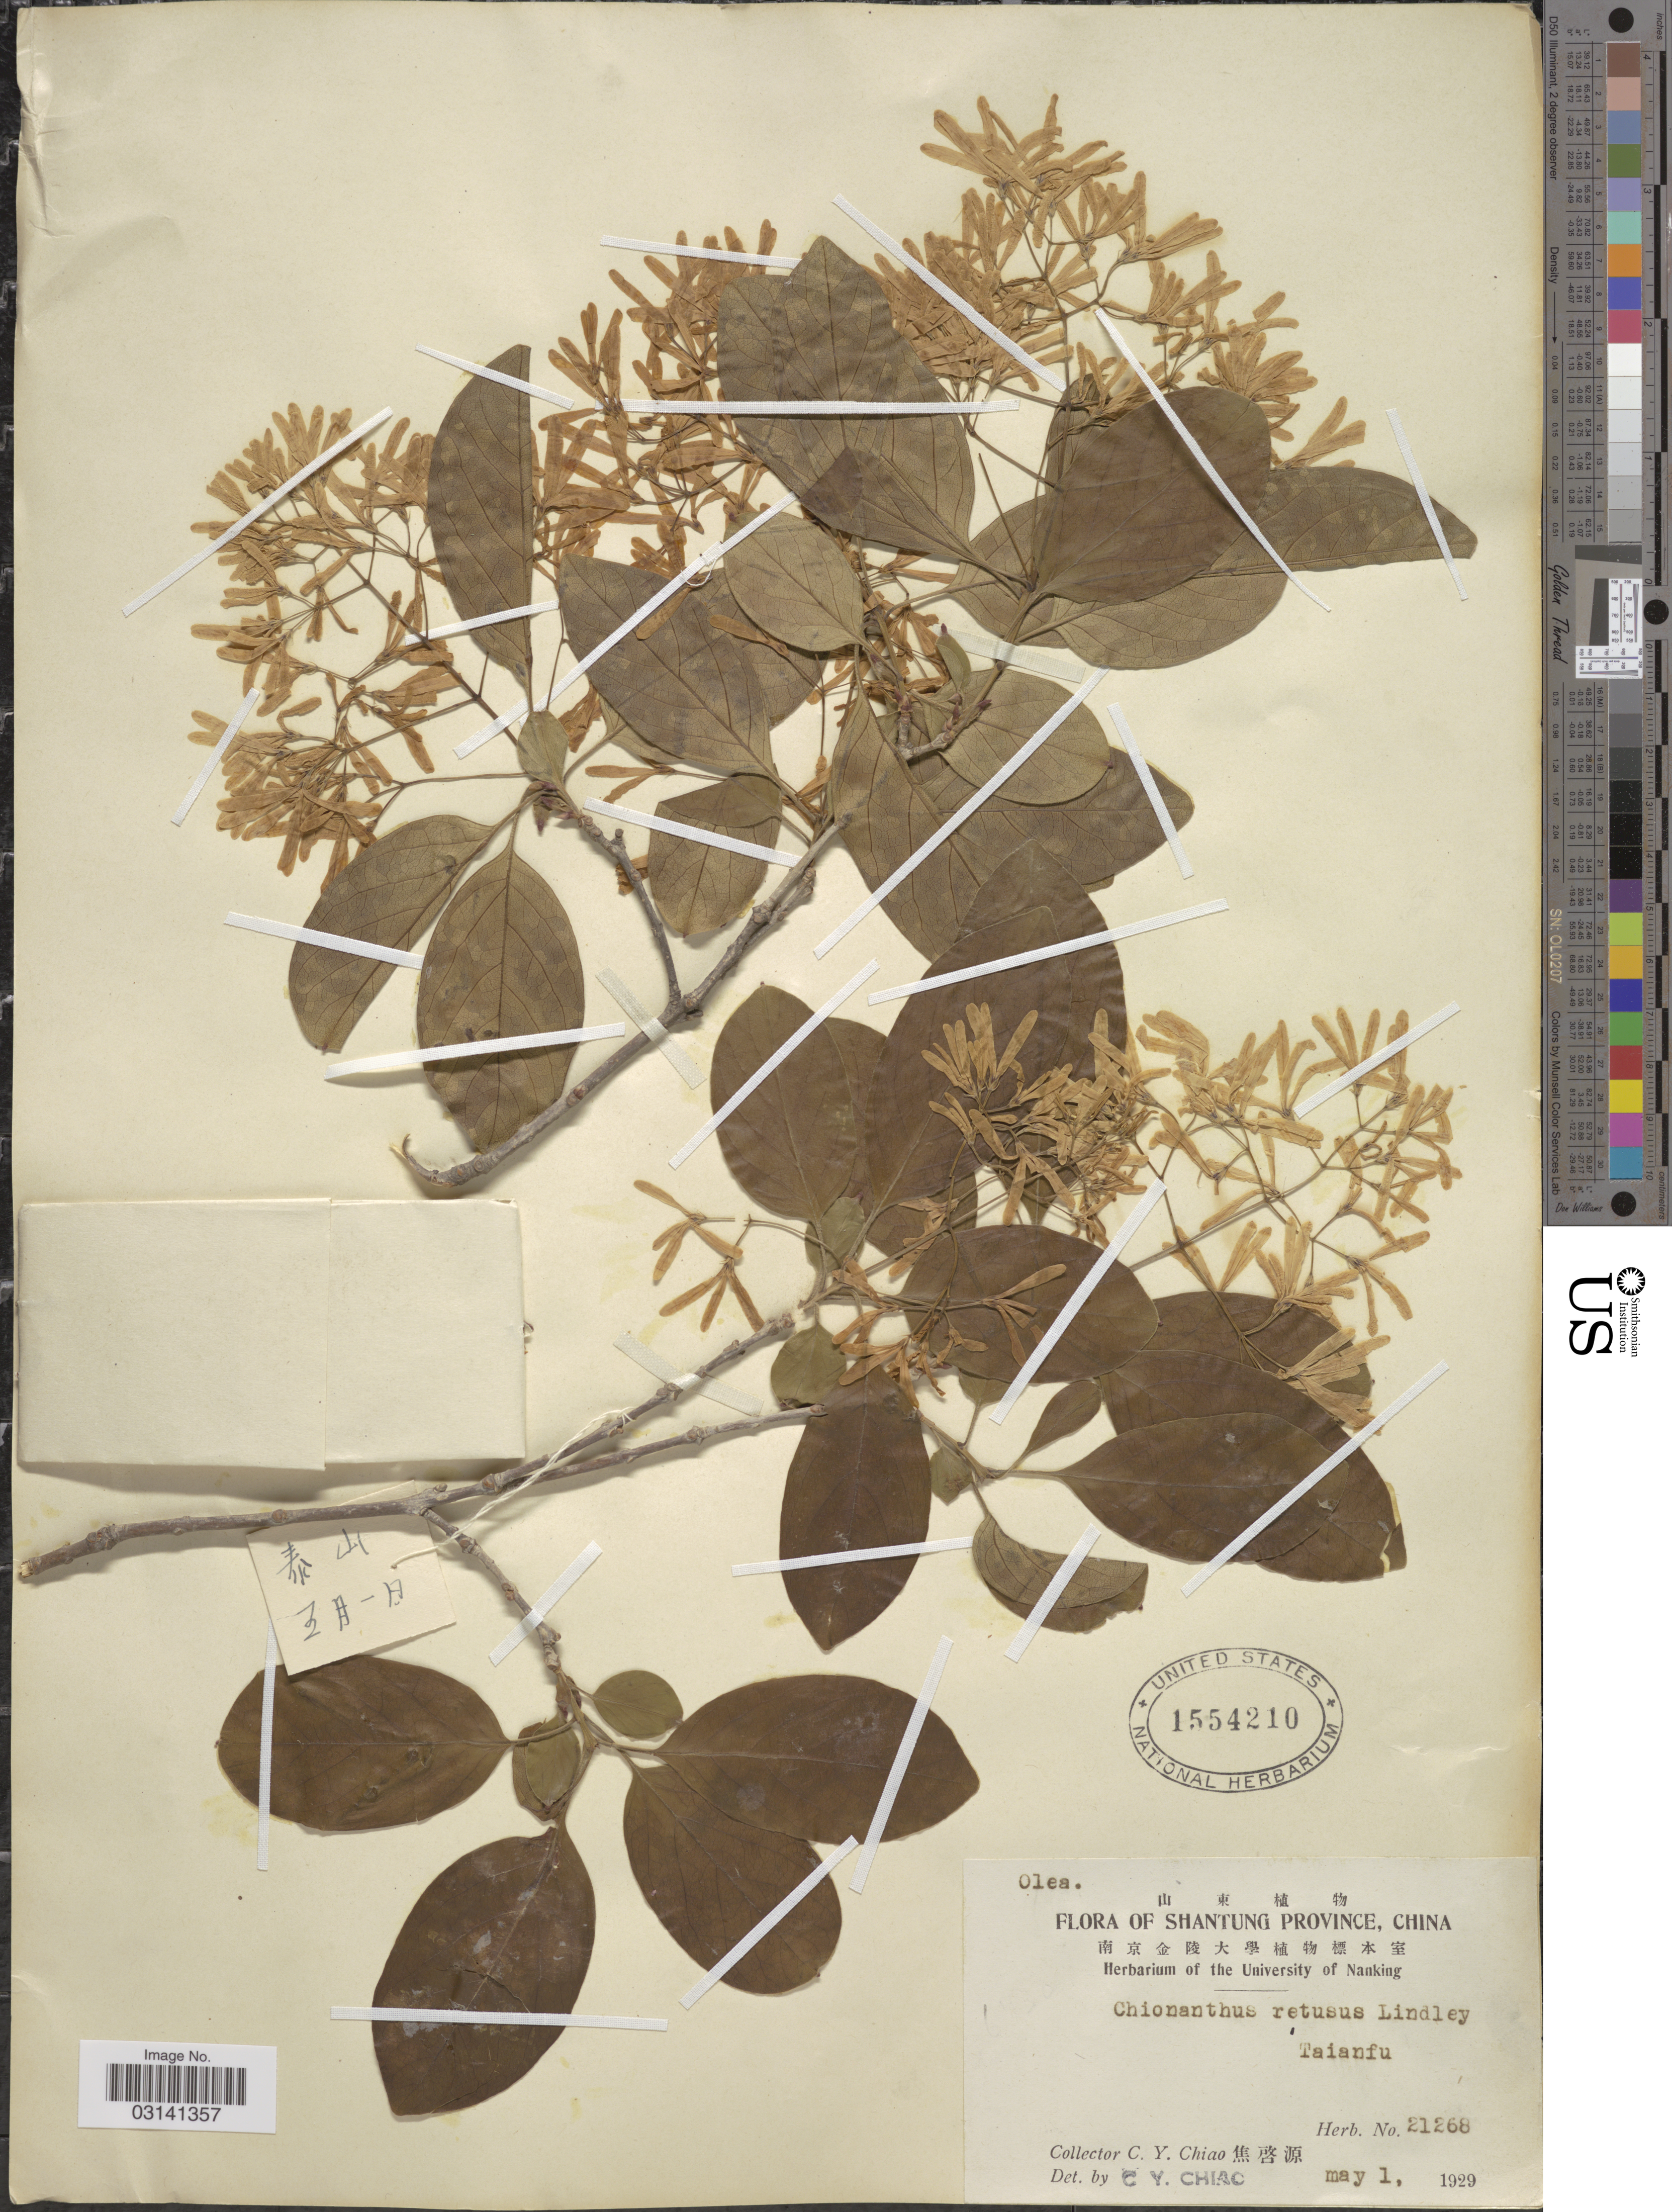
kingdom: Plantae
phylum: Tracheophyta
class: Magnoliopsida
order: Lamiales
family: Oleaceae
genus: Chionanthus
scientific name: Chionanthus retusus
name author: Lindl. & Paxton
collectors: C. Y. Chiao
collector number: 21268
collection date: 1929-05-01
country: China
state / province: Shandong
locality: Shantung Province, Taianfu.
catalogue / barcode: US 1554210